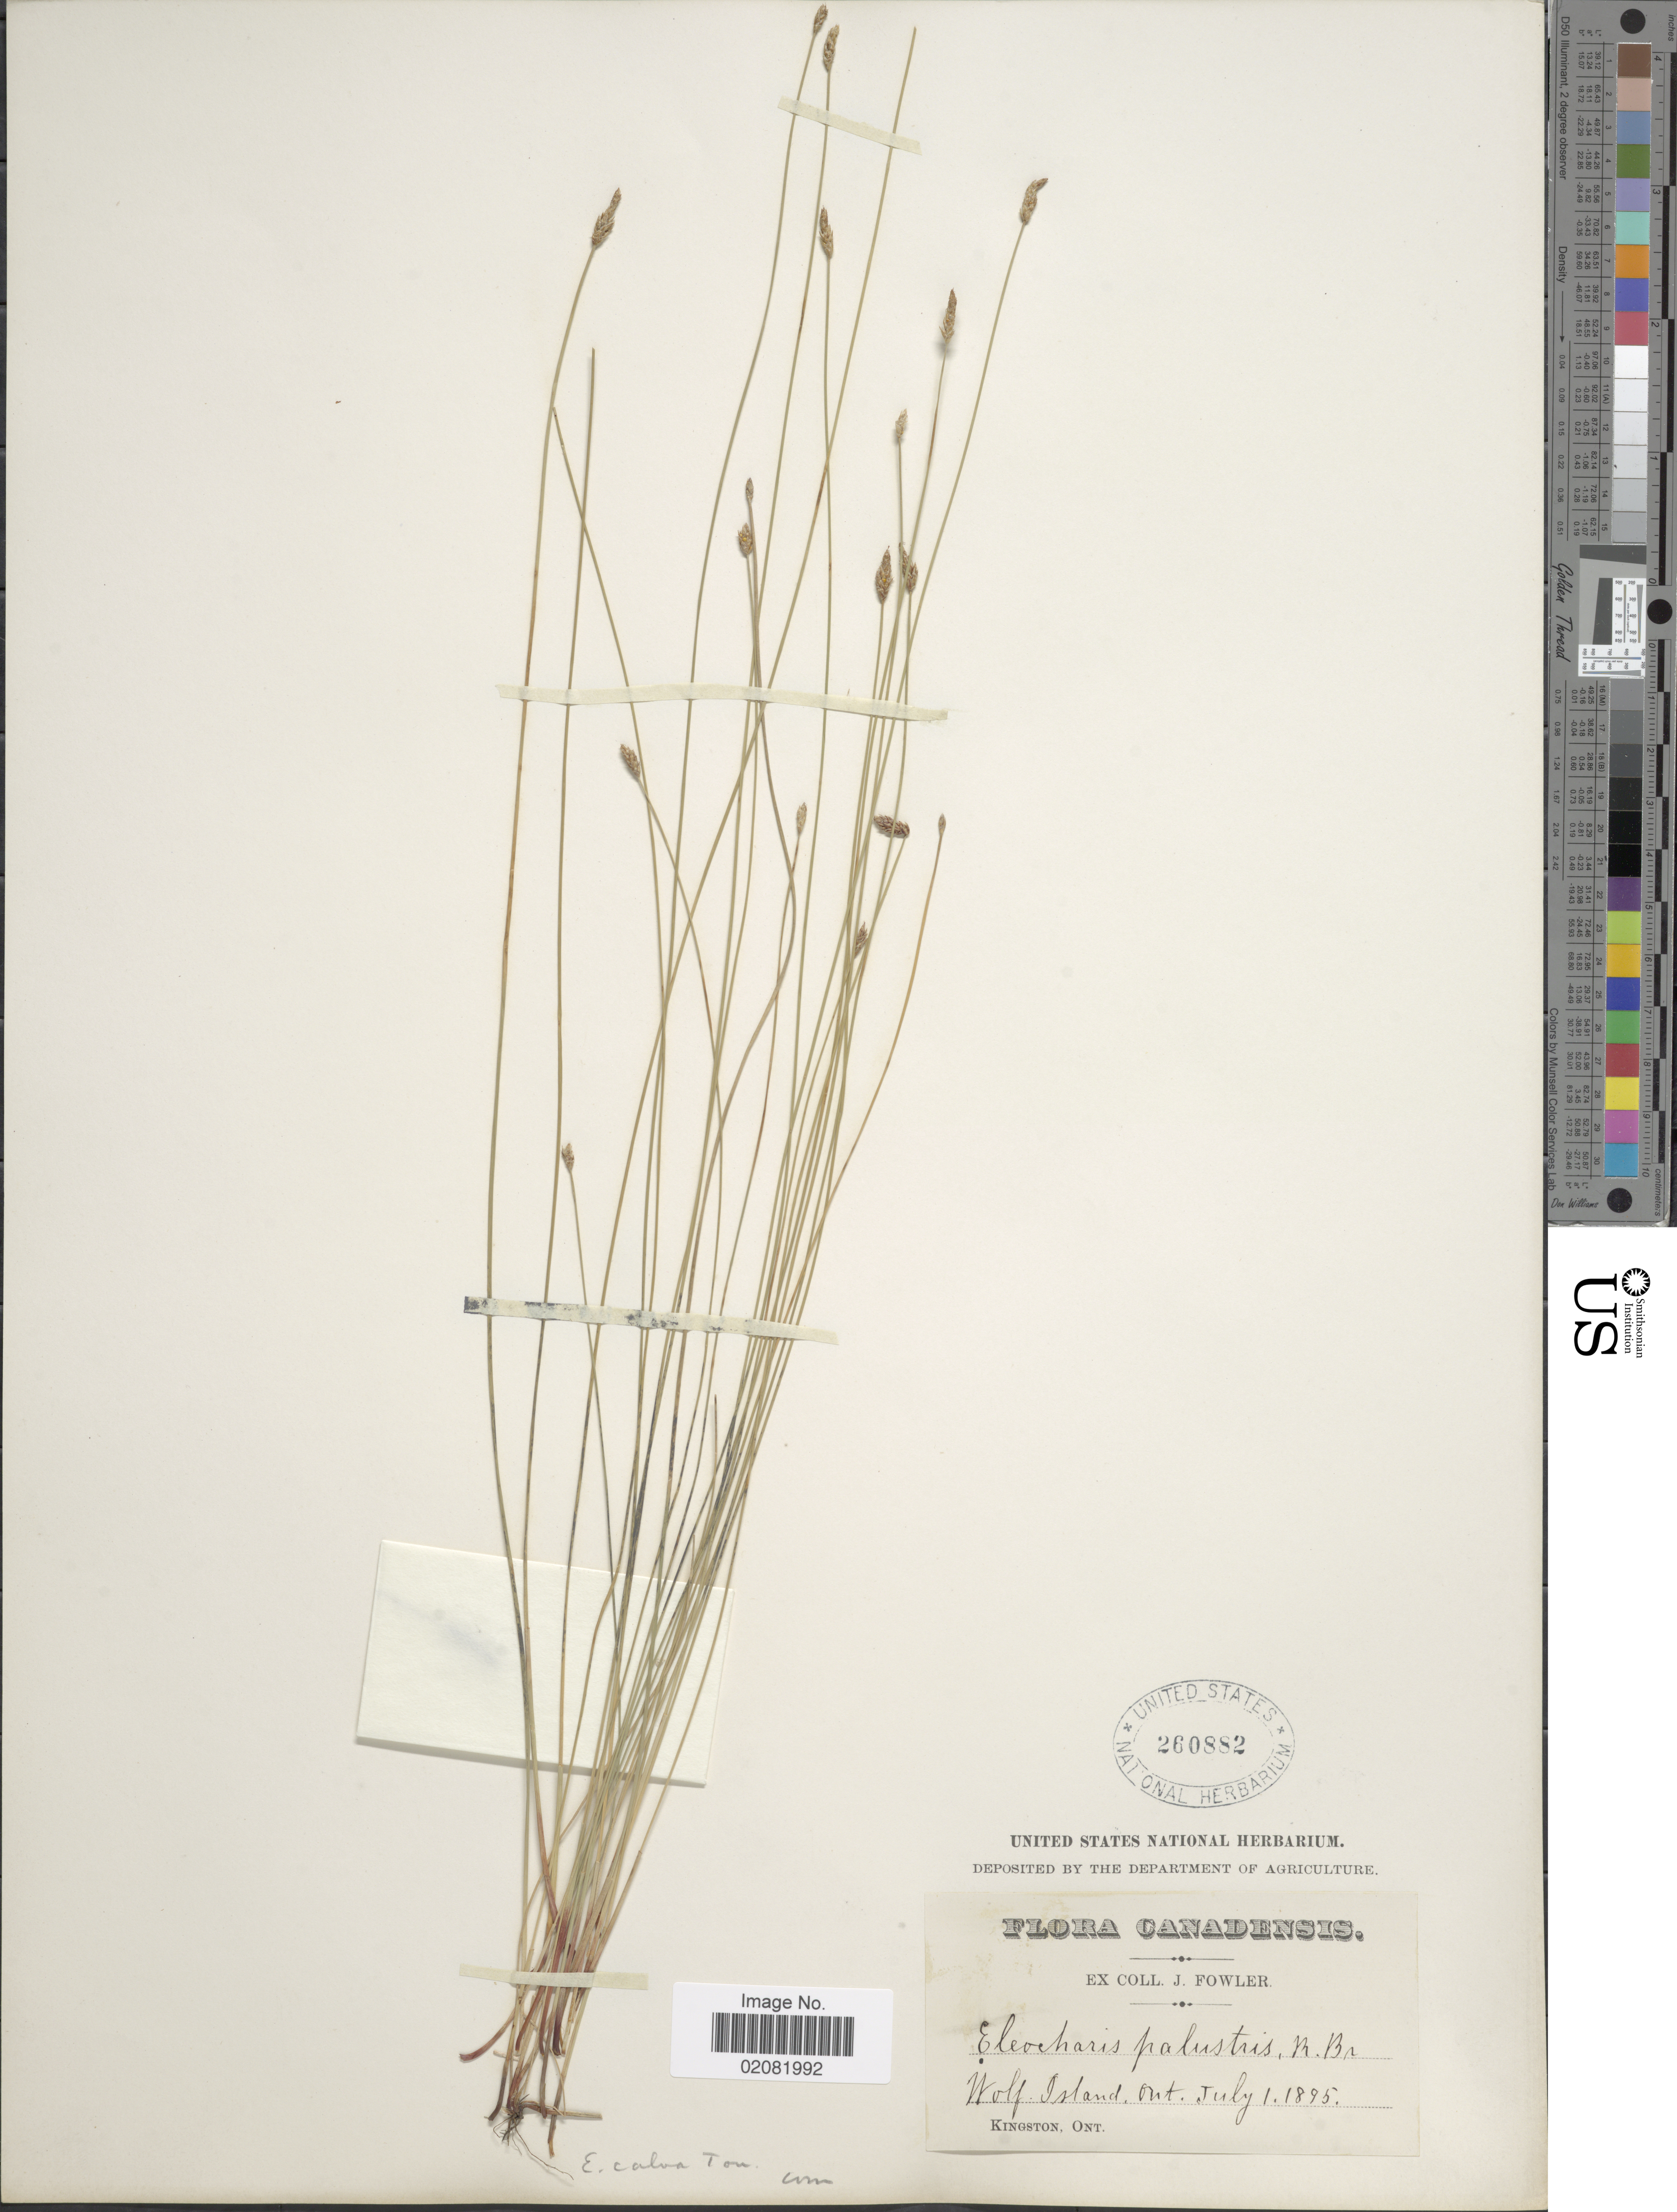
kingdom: Plantae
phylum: Tracheophyta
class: Liliopsida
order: Poales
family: Cyperaceae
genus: Eleocharis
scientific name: Eleocharis erythropoda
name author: Steud.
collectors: J. P. Fowler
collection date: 1895-07-01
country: Canada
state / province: Ontario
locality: Wolf Island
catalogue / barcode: US 260882